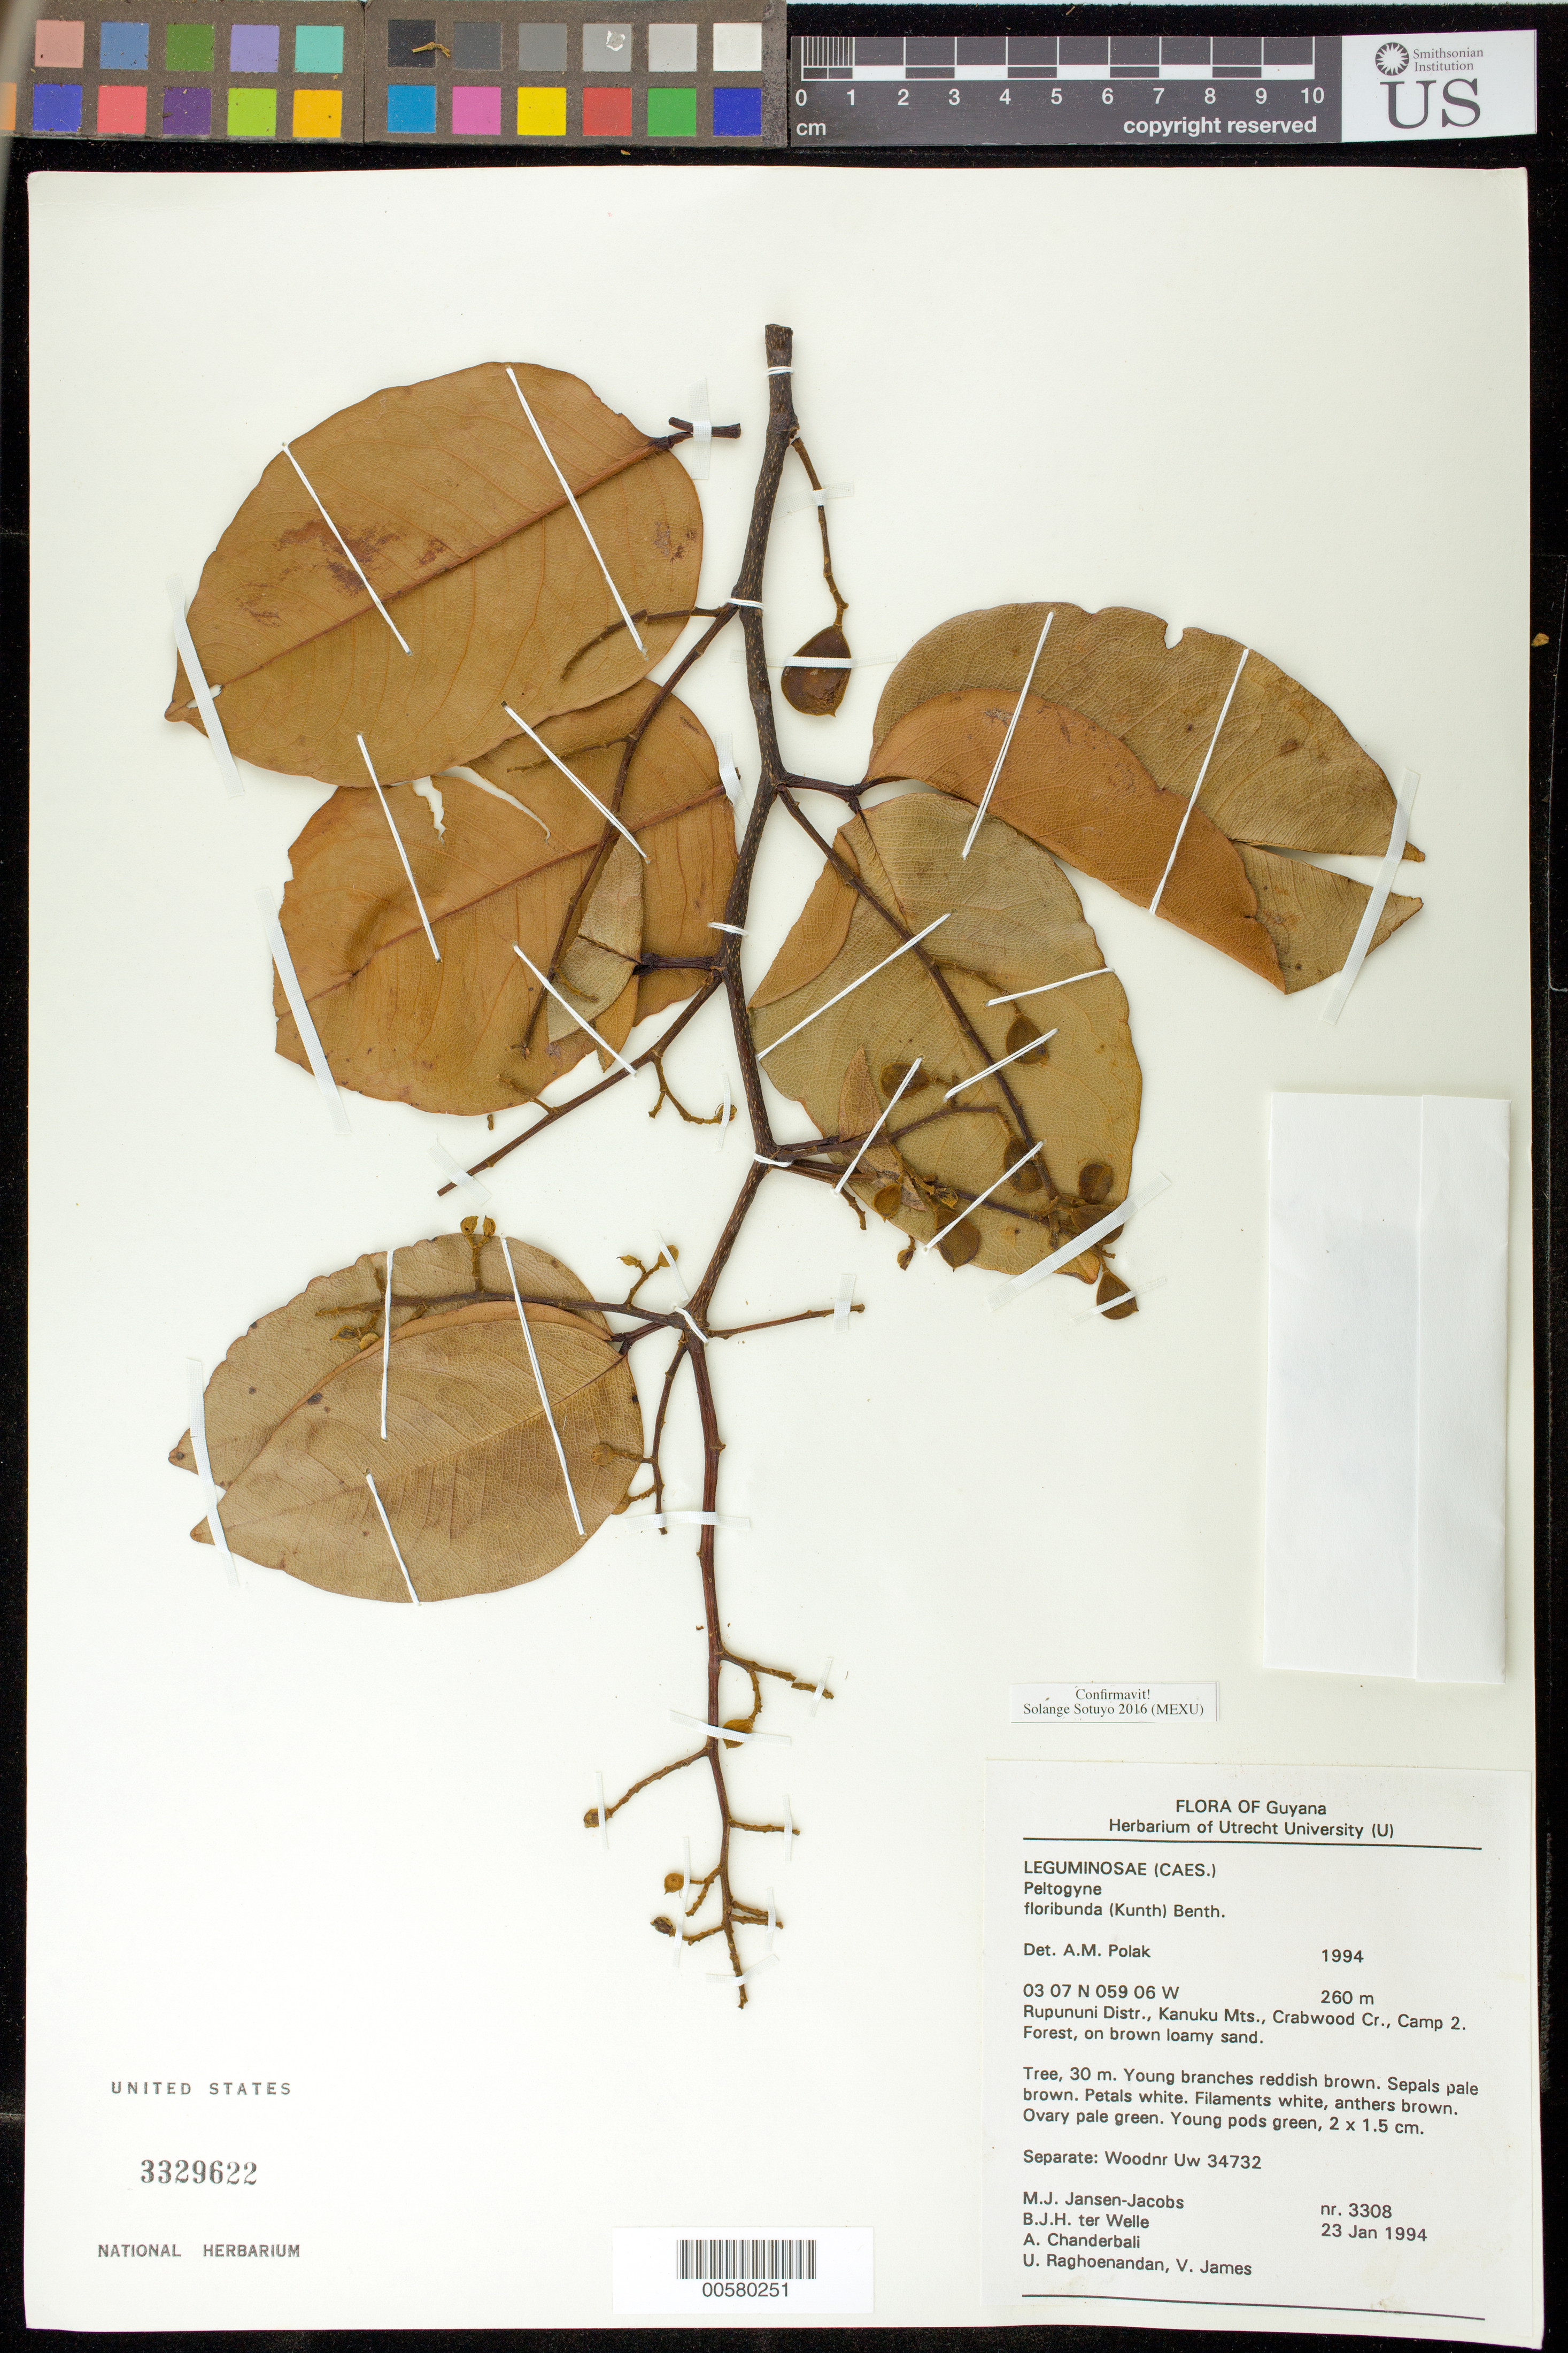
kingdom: Plantae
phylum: Tracheophyta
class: Magnoliopsida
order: Fabales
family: Fabaceae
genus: Peltogyne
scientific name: Peltogyne floribunda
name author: (Kunth) Pittier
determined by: Sotuyo, Solange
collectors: M. J. Jansen-Jacobs, B. Welle, A. S. Chanderbali, U. Raghoenandan & V. James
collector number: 3308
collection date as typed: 23 Jan 1994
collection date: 1994-01-23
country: Guyana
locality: Rupununi dist., kanuku mts, crabwood creek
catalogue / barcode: US 3329622